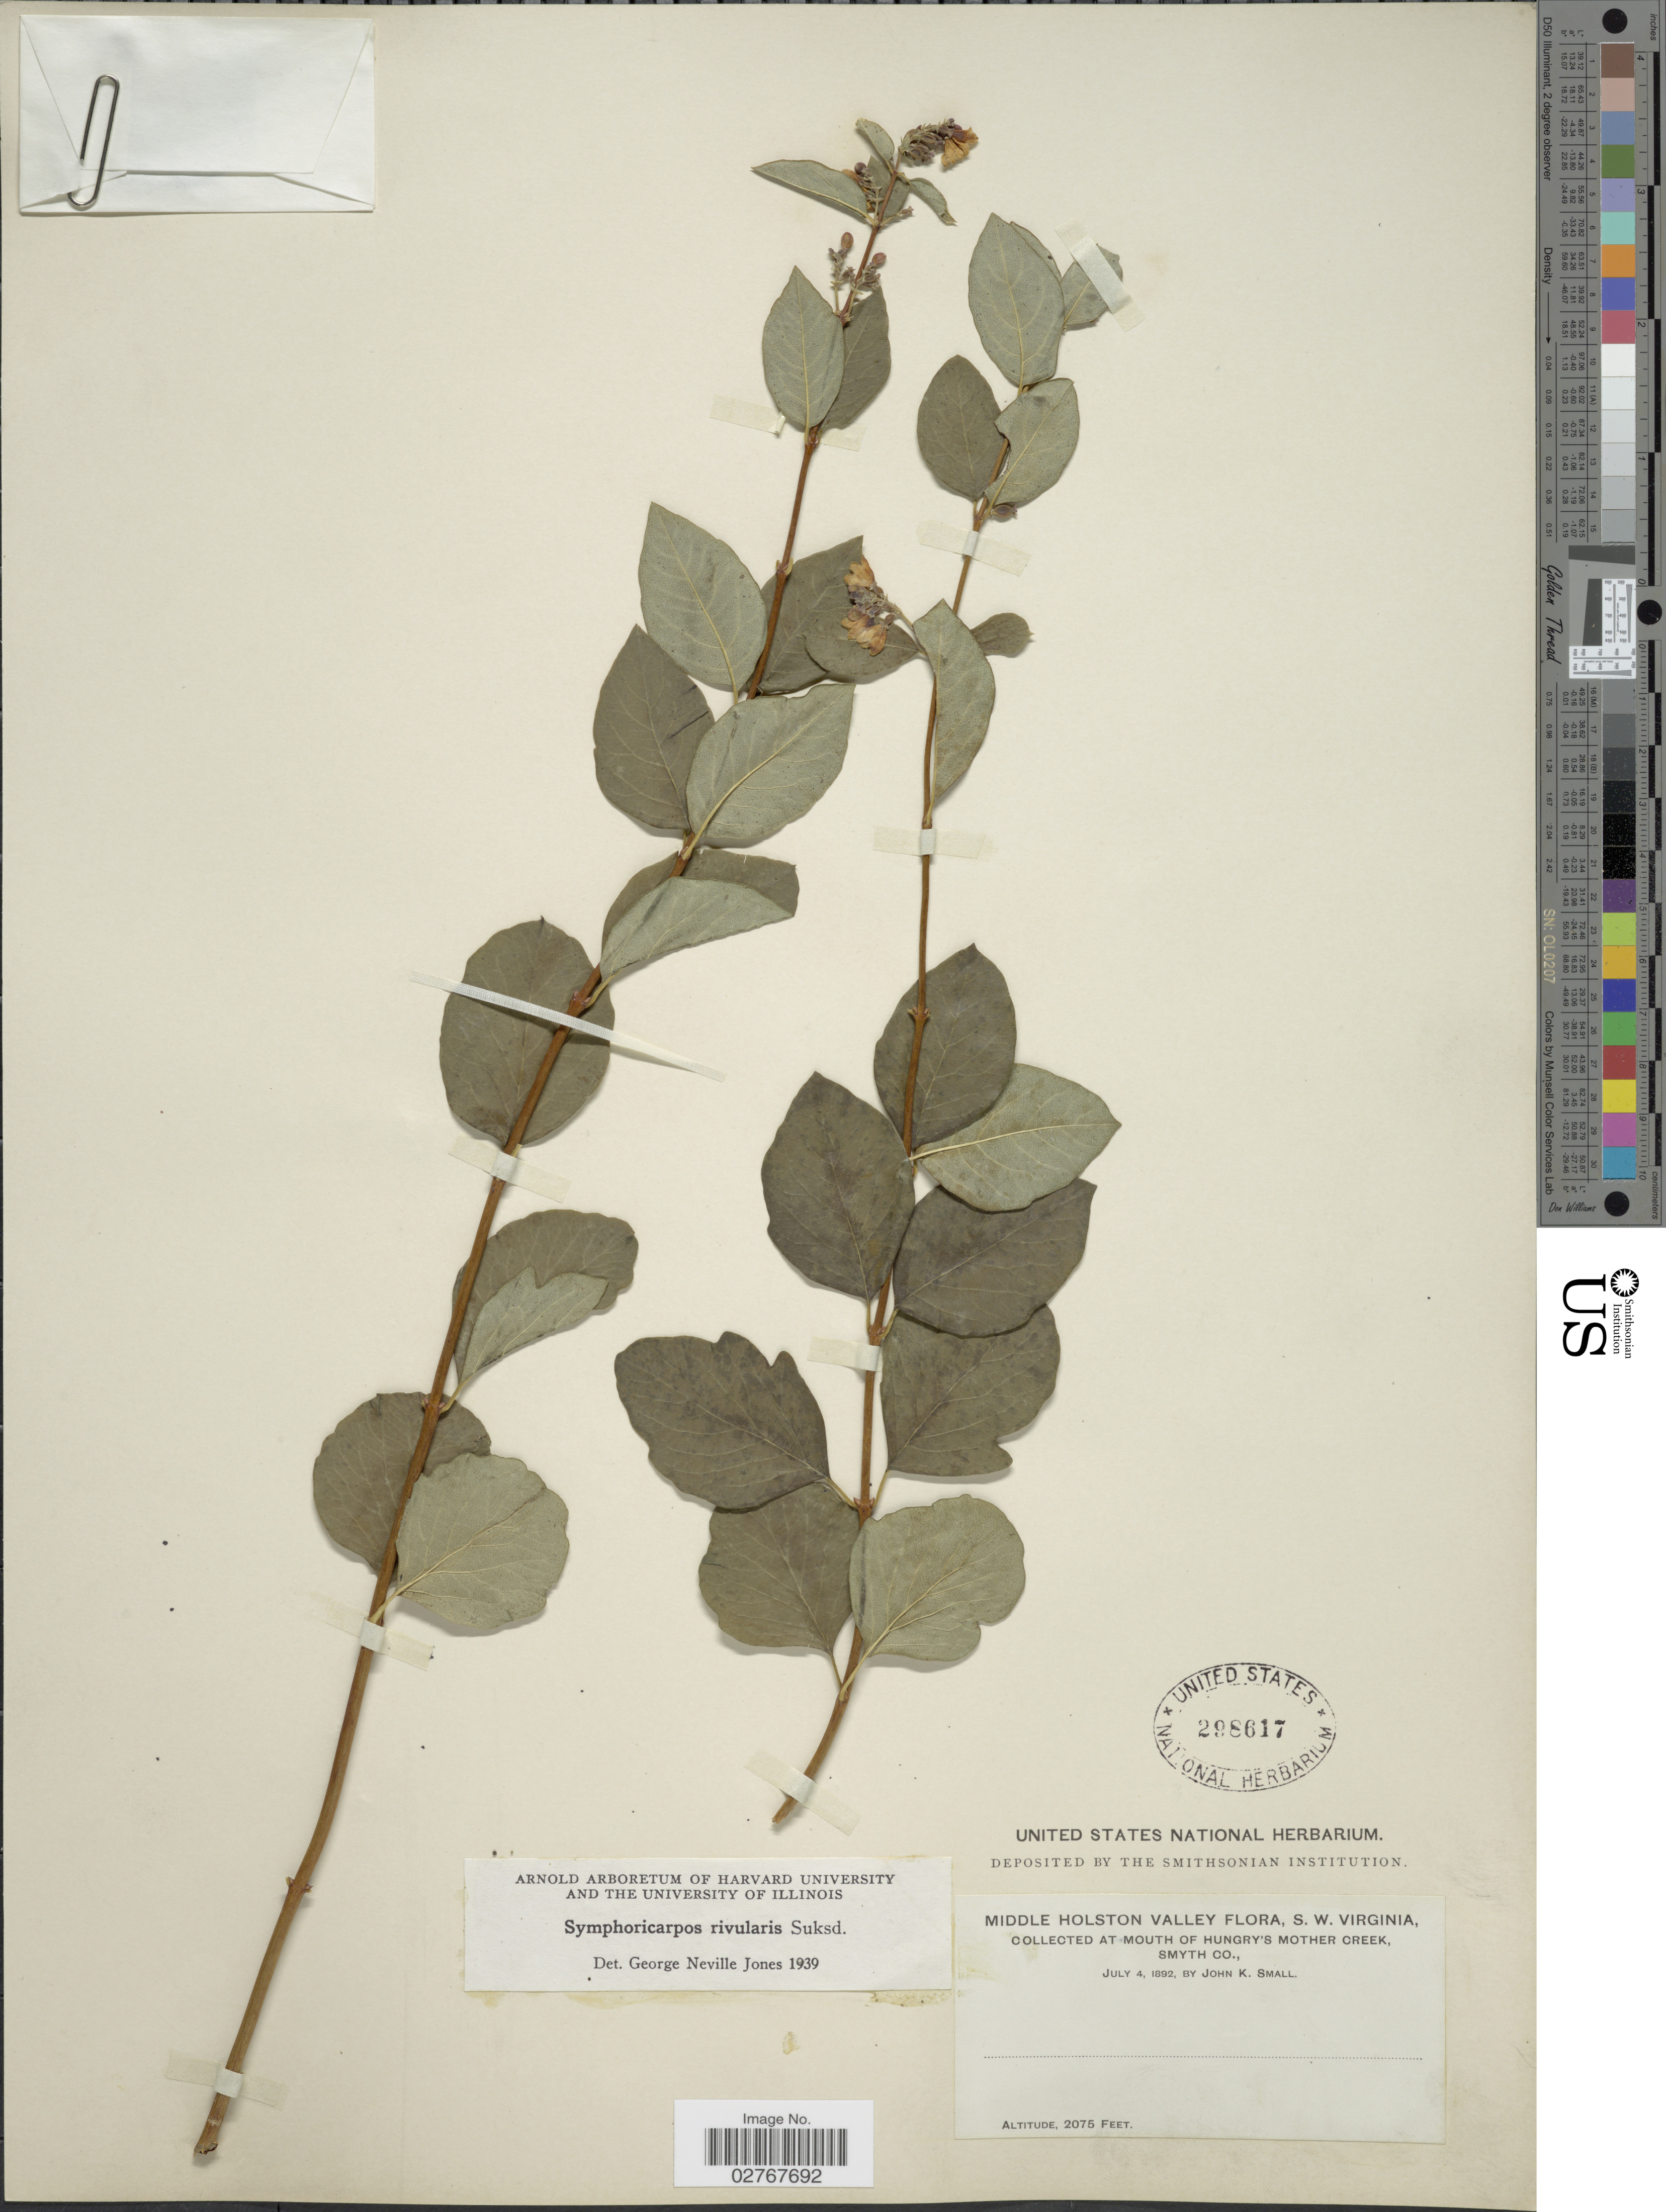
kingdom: Plantae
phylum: Tracheophyta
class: Magnoliopsida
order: Dipsacales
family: Caprifoliaceae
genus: Symphoricarpos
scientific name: Symphoricarpos rivularis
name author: Suksd.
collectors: J. K. Small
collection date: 1892-07-04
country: United States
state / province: Virginia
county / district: Smyth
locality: Middle Holston Valley, S.W. Virginia, at mouth of Hungry's Mother Creek, Smyth Co.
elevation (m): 632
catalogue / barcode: US 298617